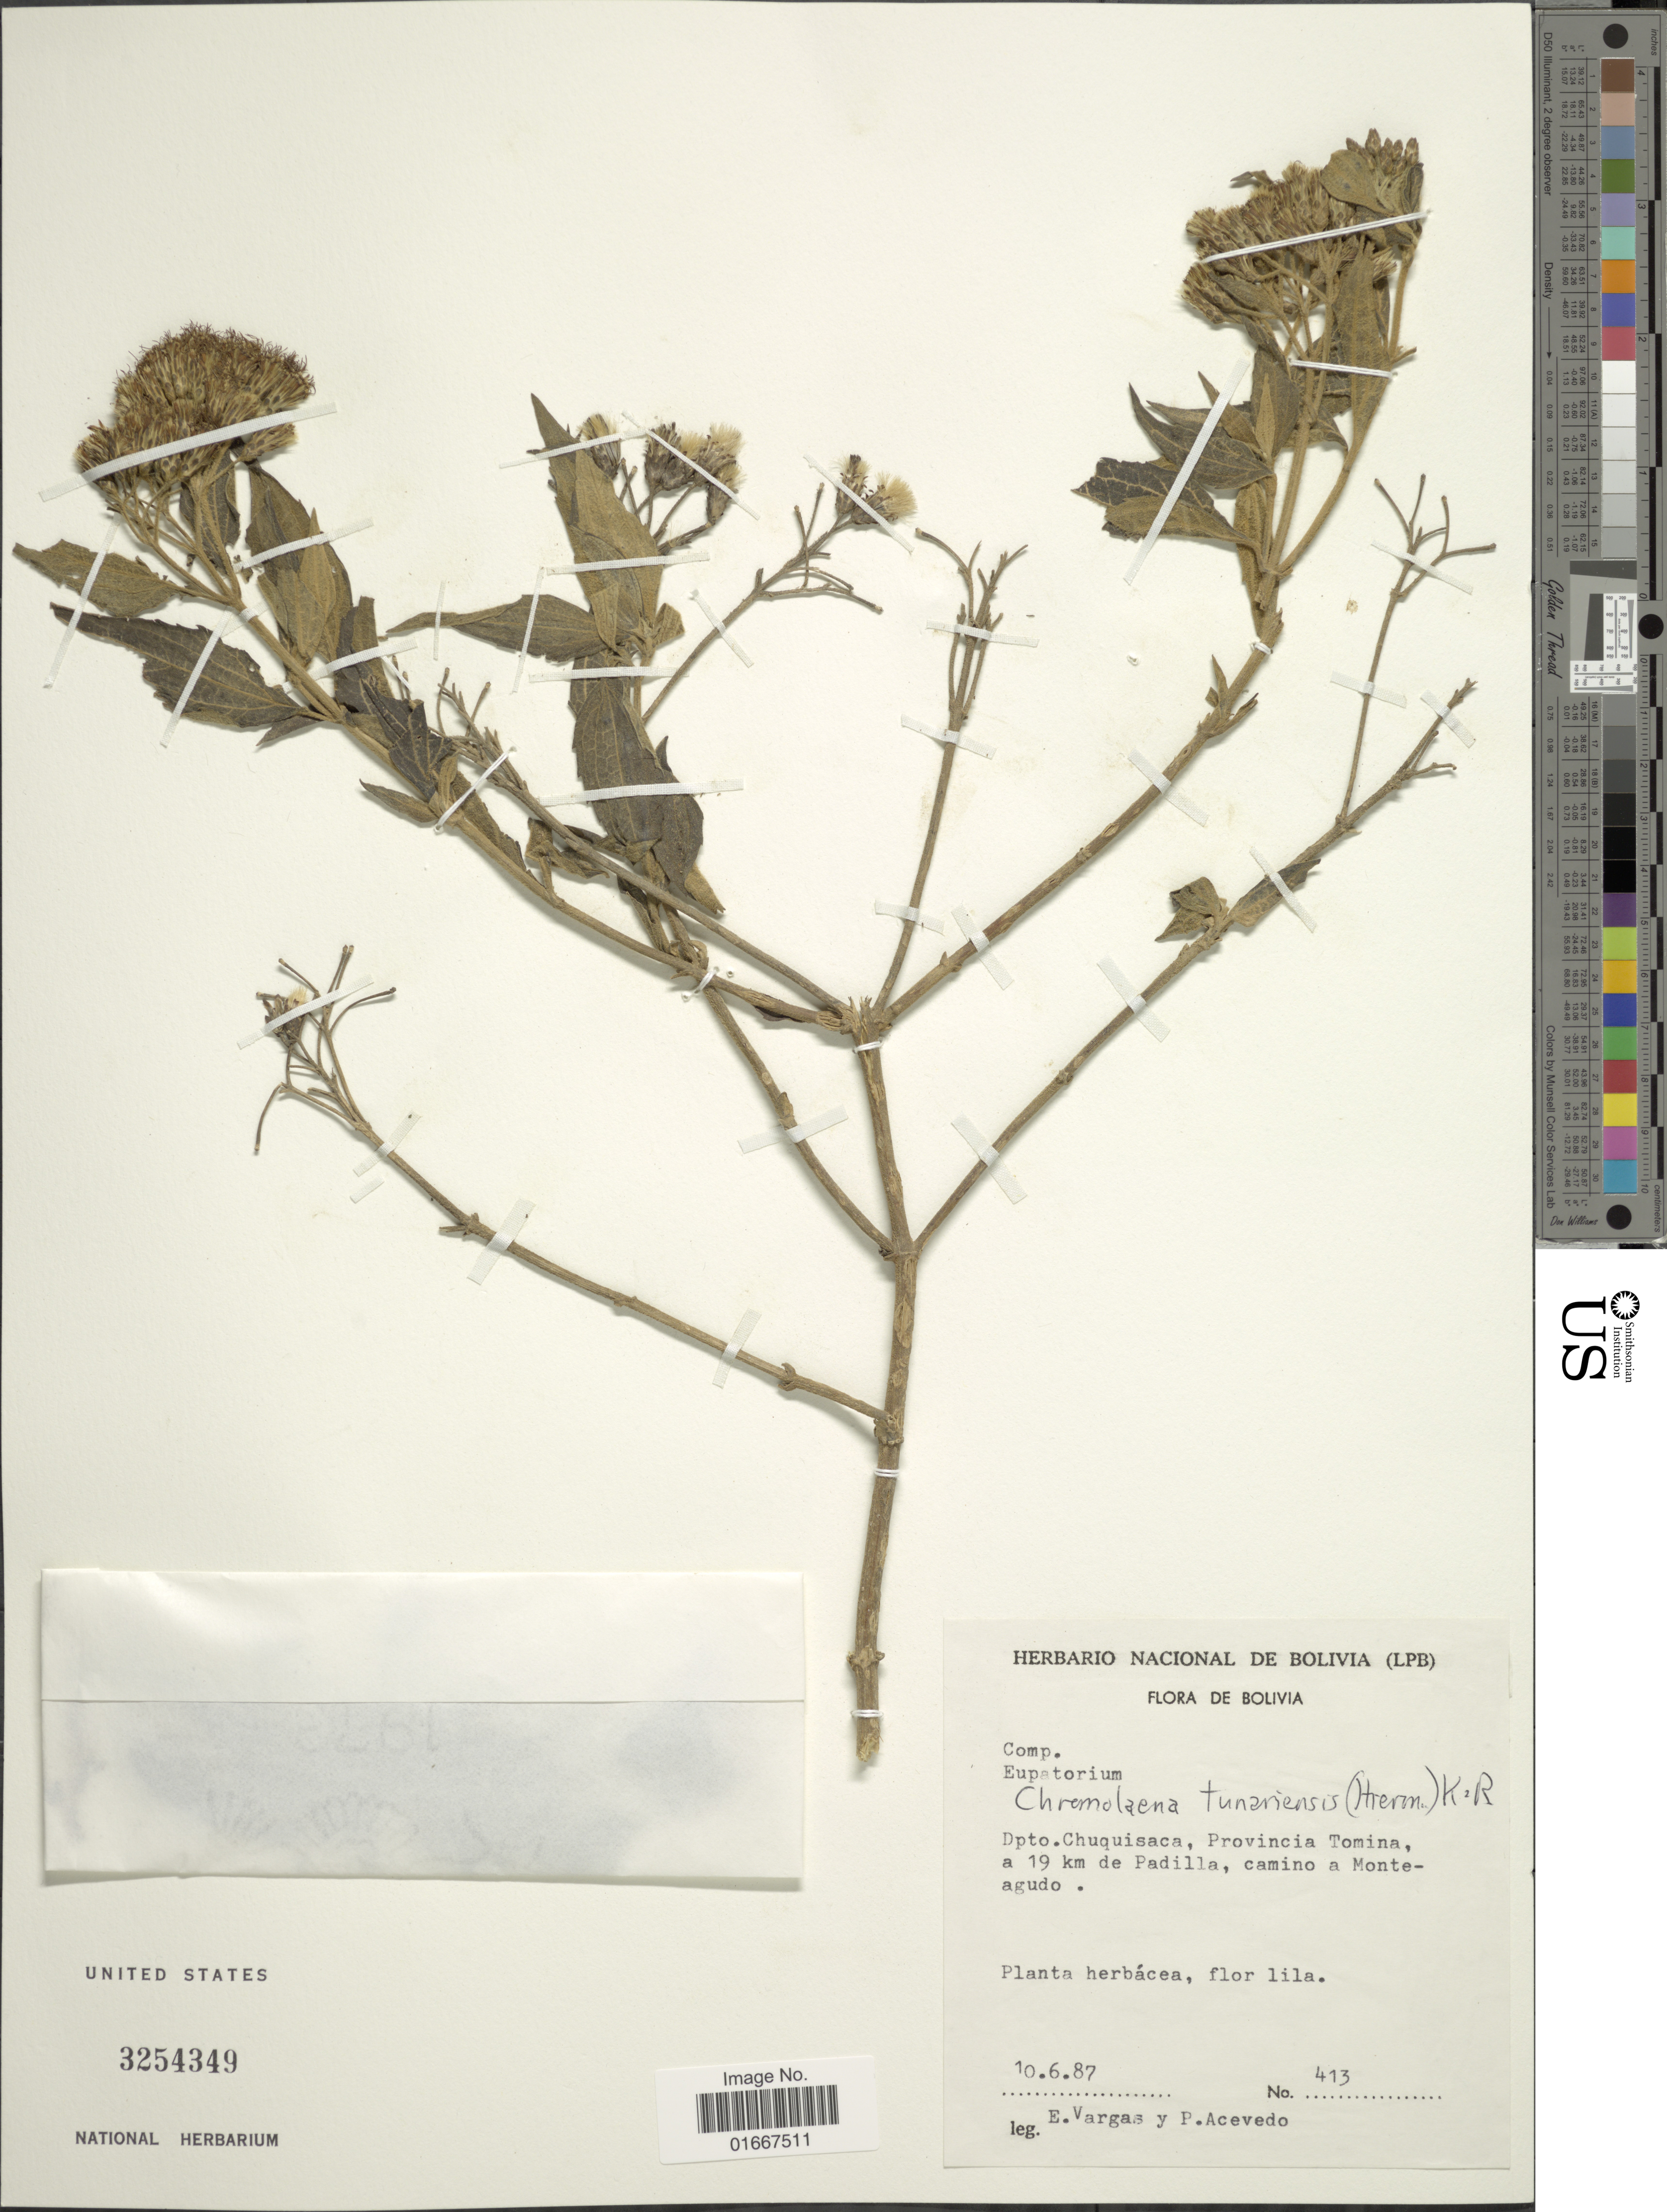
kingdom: Plantae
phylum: Tracheophyta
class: Magnoliopsida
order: Asterales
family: Asteraceae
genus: Chromolaena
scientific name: Chromolaena tunariensis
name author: (Hieron.) R.M. King & H. Rob.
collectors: E. Vargas & P. Acevedo-Rodr.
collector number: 413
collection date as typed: Transcribed d/m/y: 10/6/87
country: Bolivia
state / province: Chuquisaca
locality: Provincia Tomina, a 19 km de Padilla, camino a Monteagudo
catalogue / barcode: US 3254349